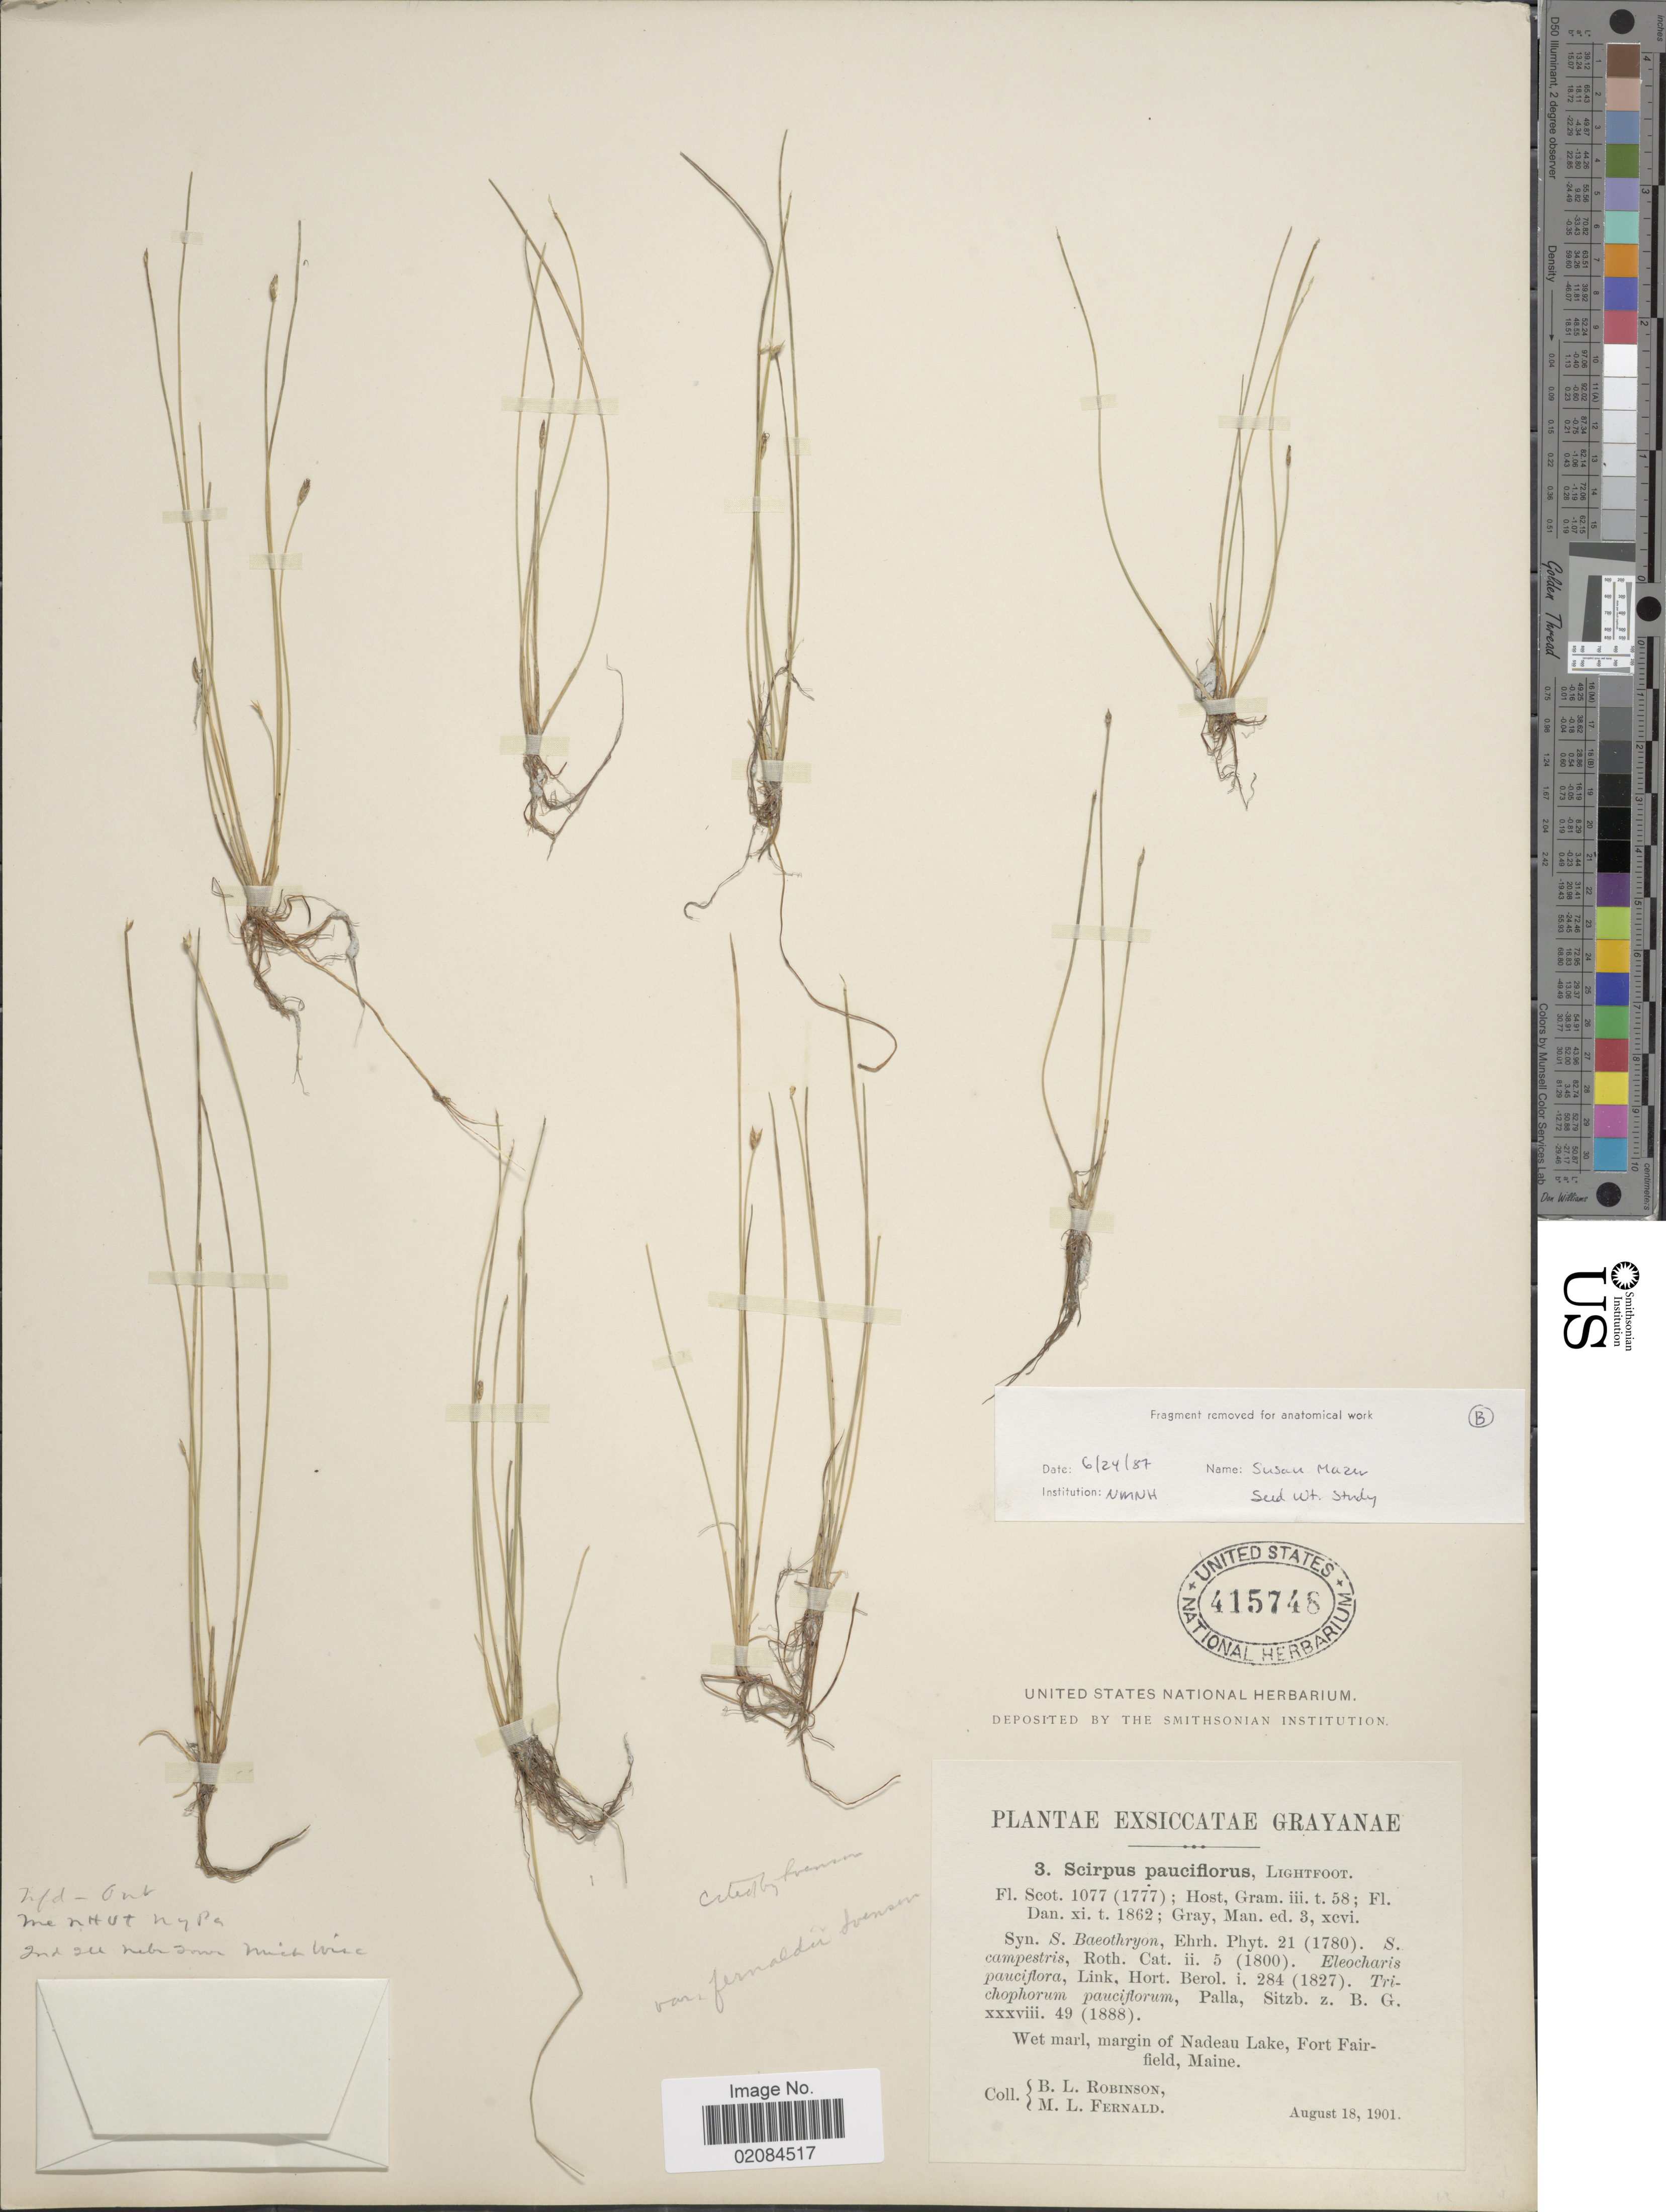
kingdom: Plantae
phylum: Tracheophyta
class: Liliopsida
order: Poales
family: Cyperaceae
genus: Eleocharis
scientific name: Eleocharis quinqueflora subsp. fernaldii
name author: (Svenson) Hultén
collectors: B. L. Robinson & M. L. Fernald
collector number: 3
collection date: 1901-08-18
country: United States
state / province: Maine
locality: Margin of Nadeau Lake, Fort Fairfield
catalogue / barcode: US 415748